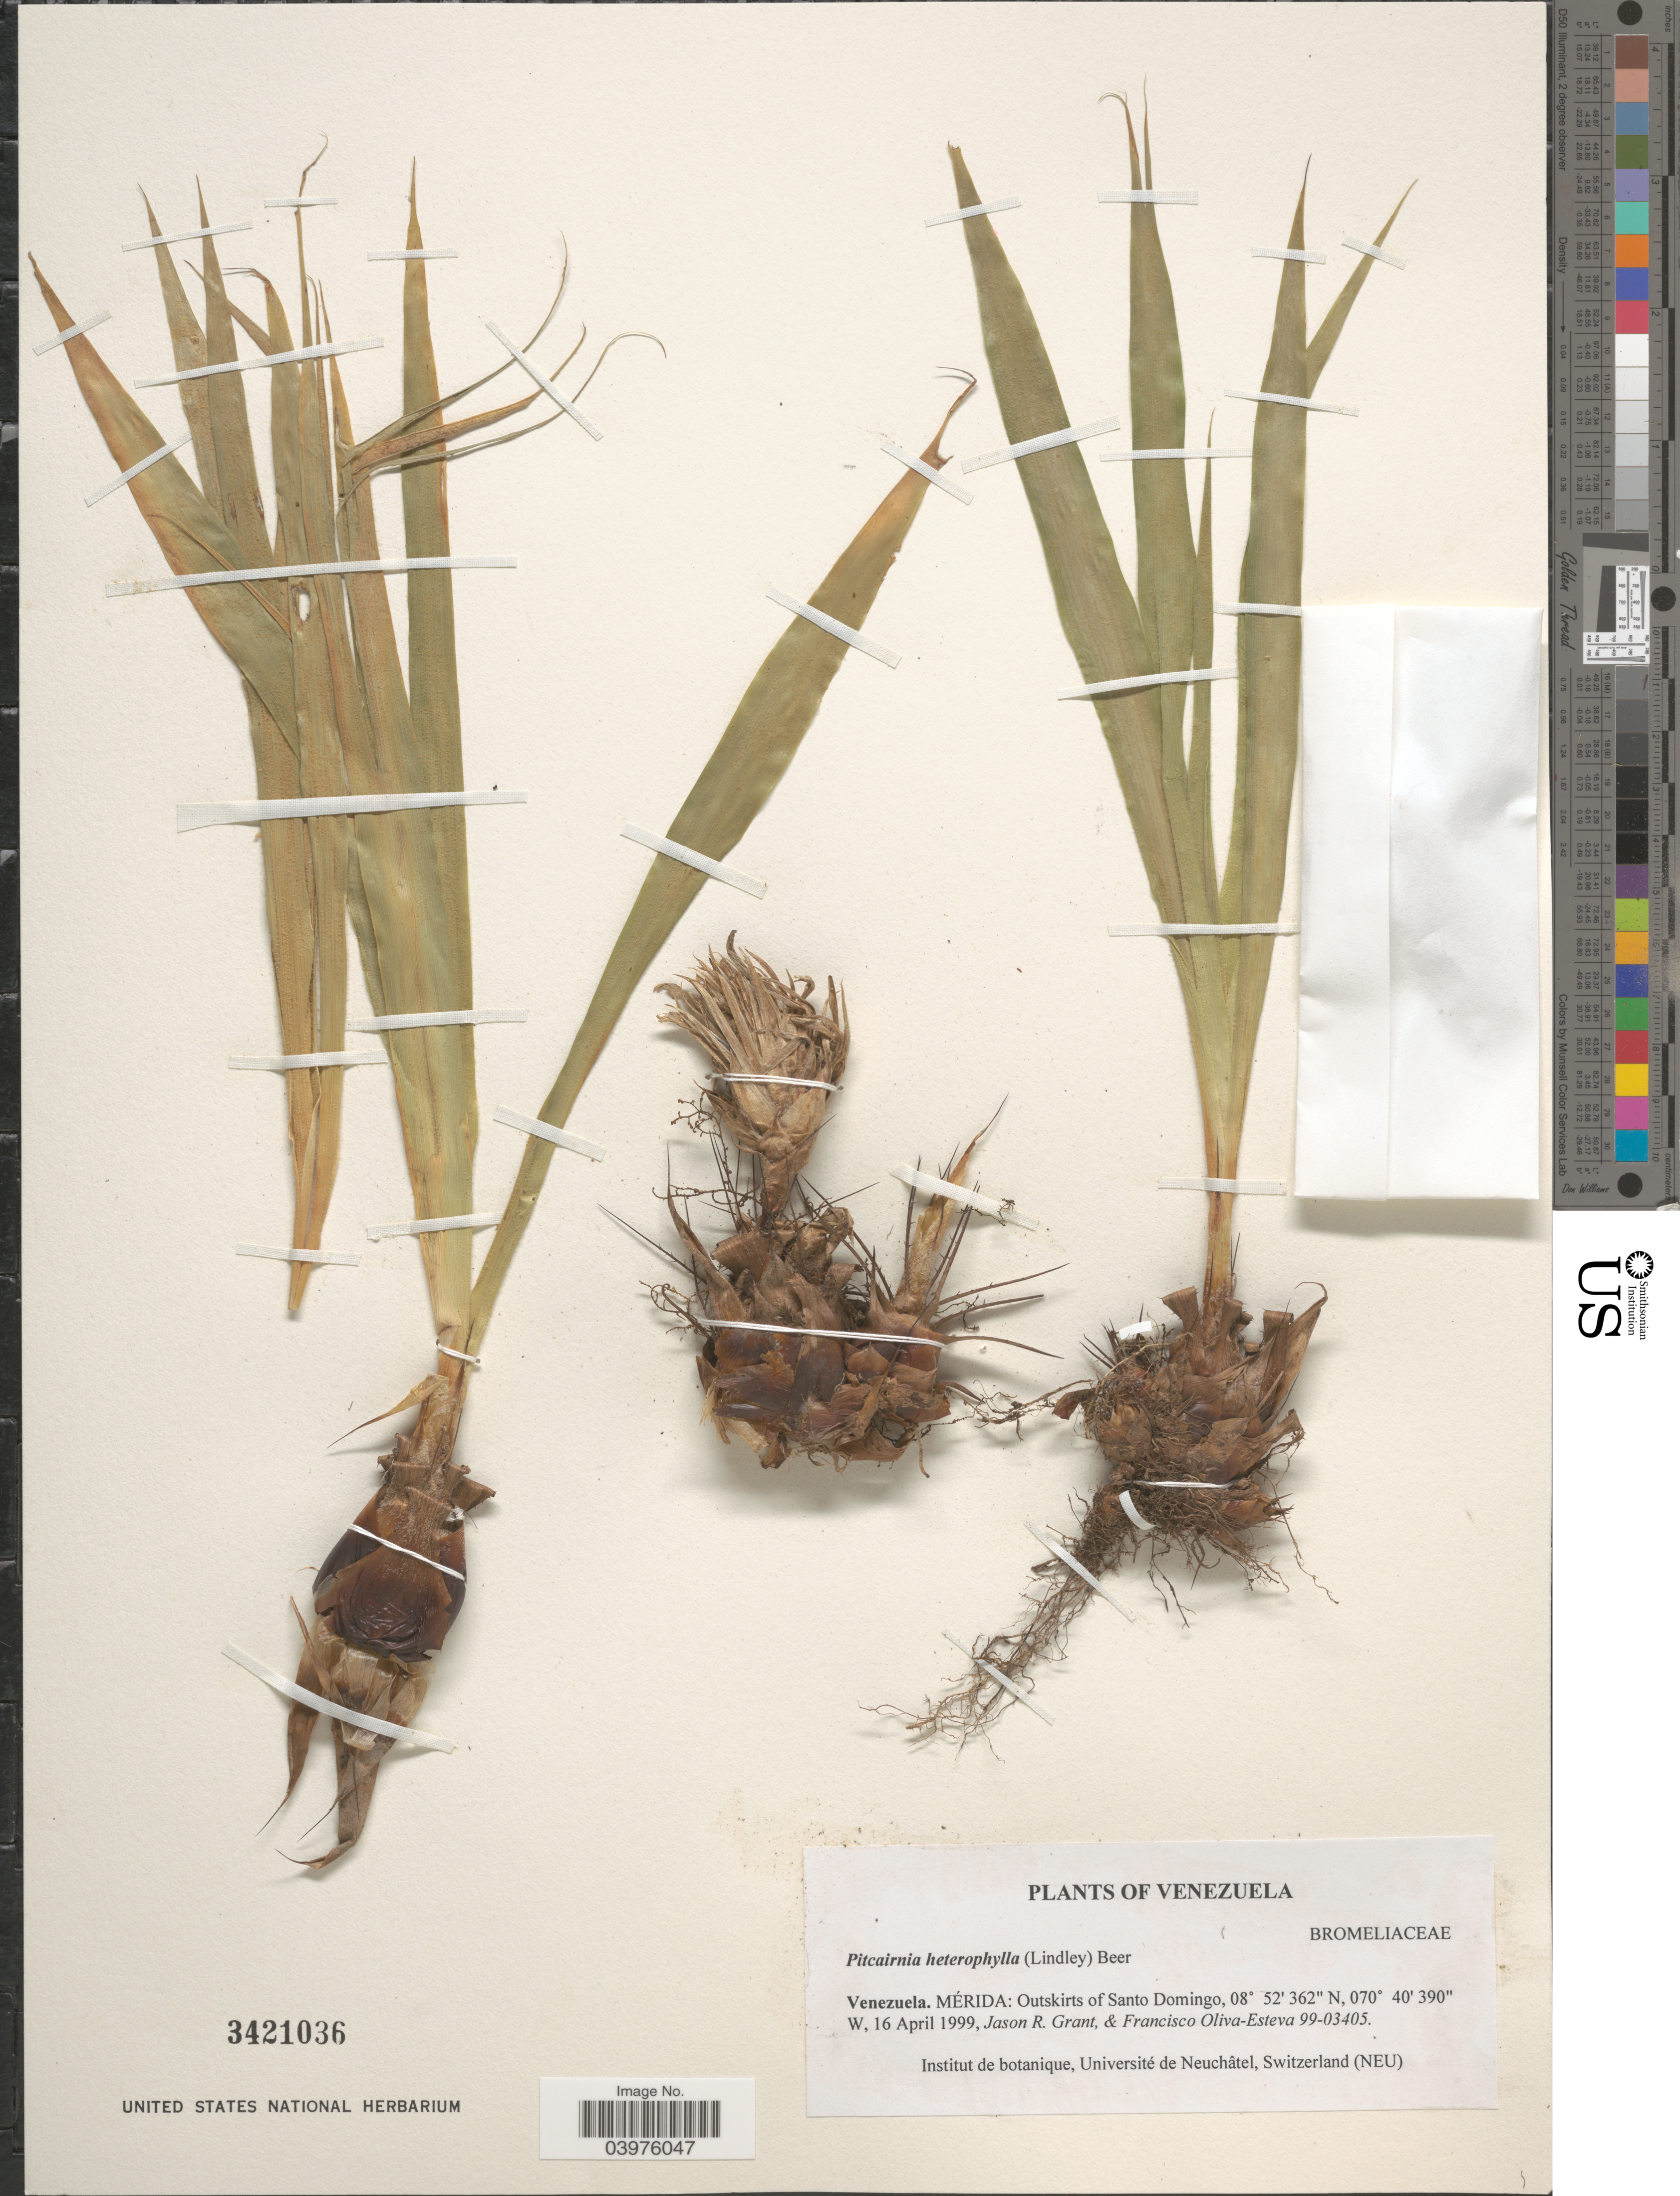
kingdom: Plantae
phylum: Tracheophyta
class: Liliopsida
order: Poales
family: Bromeliaceae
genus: Pitcairnia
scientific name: Pitcairnia heterophylla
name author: (Lindl.) Beer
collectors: J. R. Grant & F. Oliva-Esteva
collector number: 99-03405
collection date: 1999-04-16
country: Venezuela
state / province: Merida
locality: Outskirts of Santo Domingo.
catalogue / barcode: US 3421036